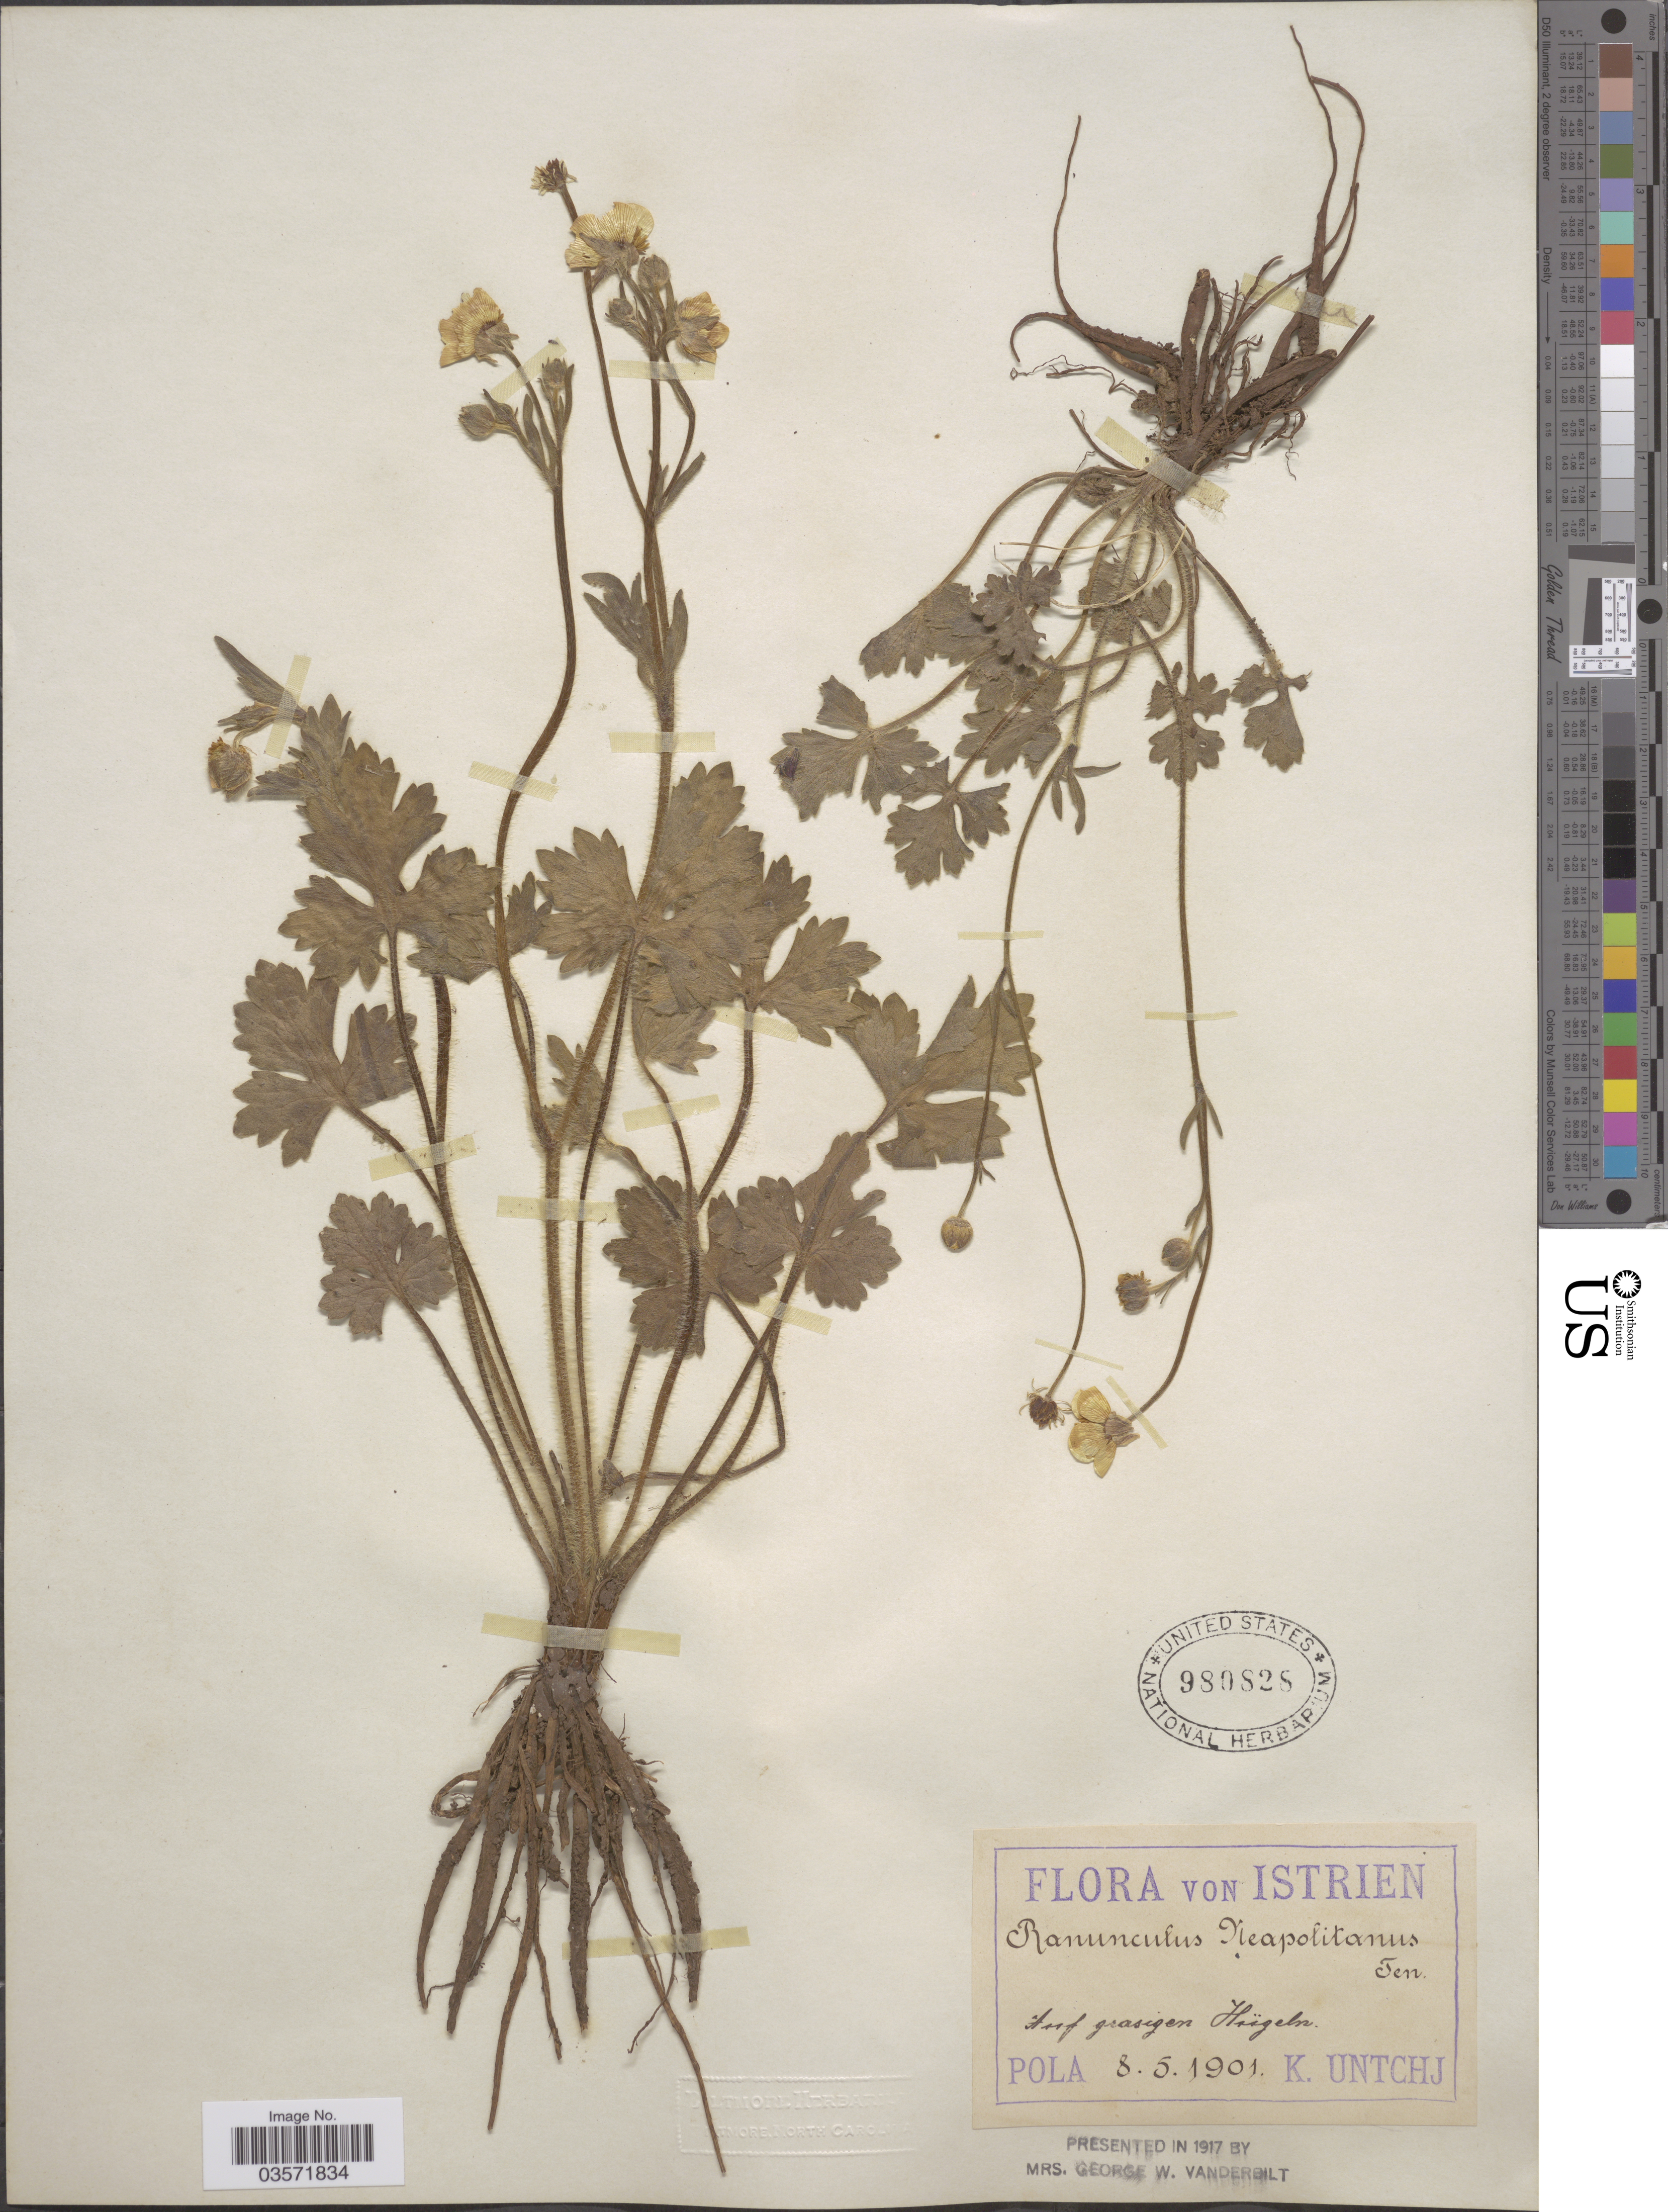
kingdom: Plantae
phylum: Tracheophyta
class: Magnoliopsida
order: Ranunculales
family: Ranunculaceae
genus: Ranunculus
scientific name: Ranunculus neapolitanus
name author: Ten.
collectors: K. Untchj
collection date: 1901-05-08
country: Croatia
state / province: Istria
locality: Istrien. Pola.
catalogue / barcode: US 980828